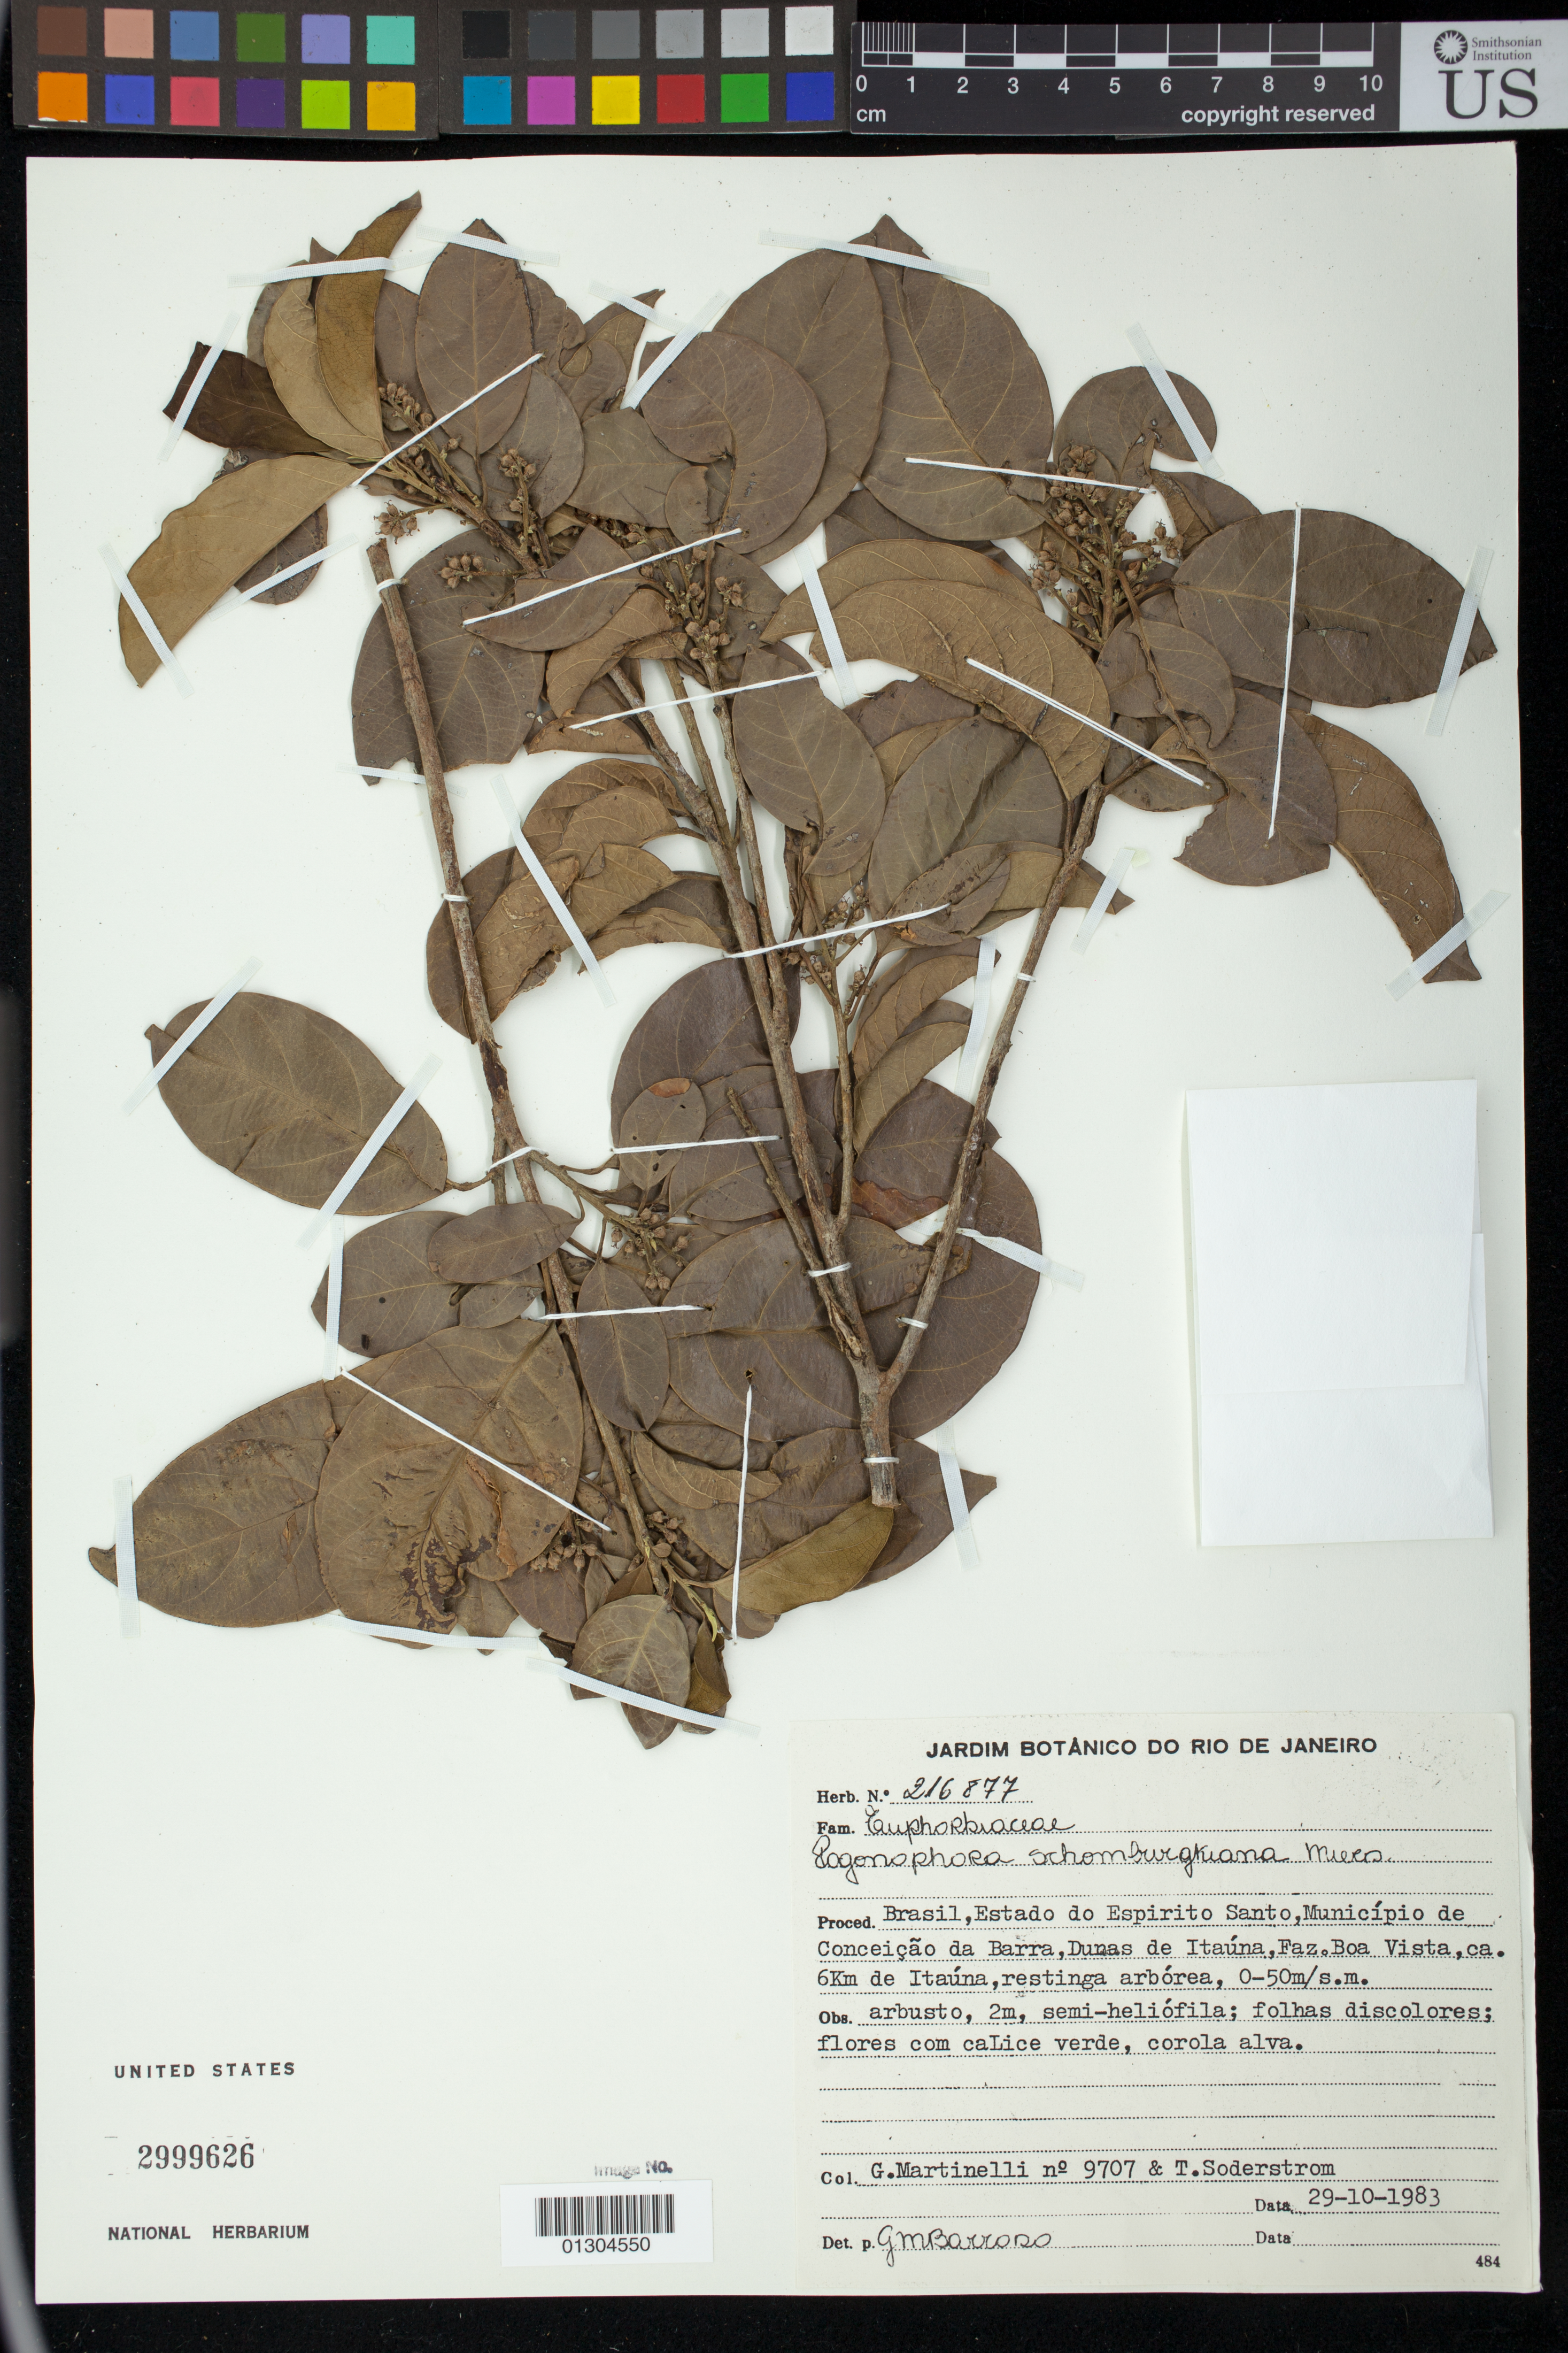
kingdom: Plantae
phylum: Tracheophyta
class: Magnoliopsida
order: Malpighiales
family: Peraceae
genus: Pogonophora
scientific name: Pogonophora schomburgkiana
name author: Miers ex Benth.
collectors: G. Martinelli & T. R. Soderstrom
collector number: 9707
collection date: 1983-10-29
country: Brazil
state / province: Espirito Santo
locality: Estado do Espirito Santo, Municipio de Conceicao da Barra, Dunas de Itauna, Faz. Boa Vista, ca. 6km de Itauna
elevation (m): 0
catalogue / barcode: US 2999626